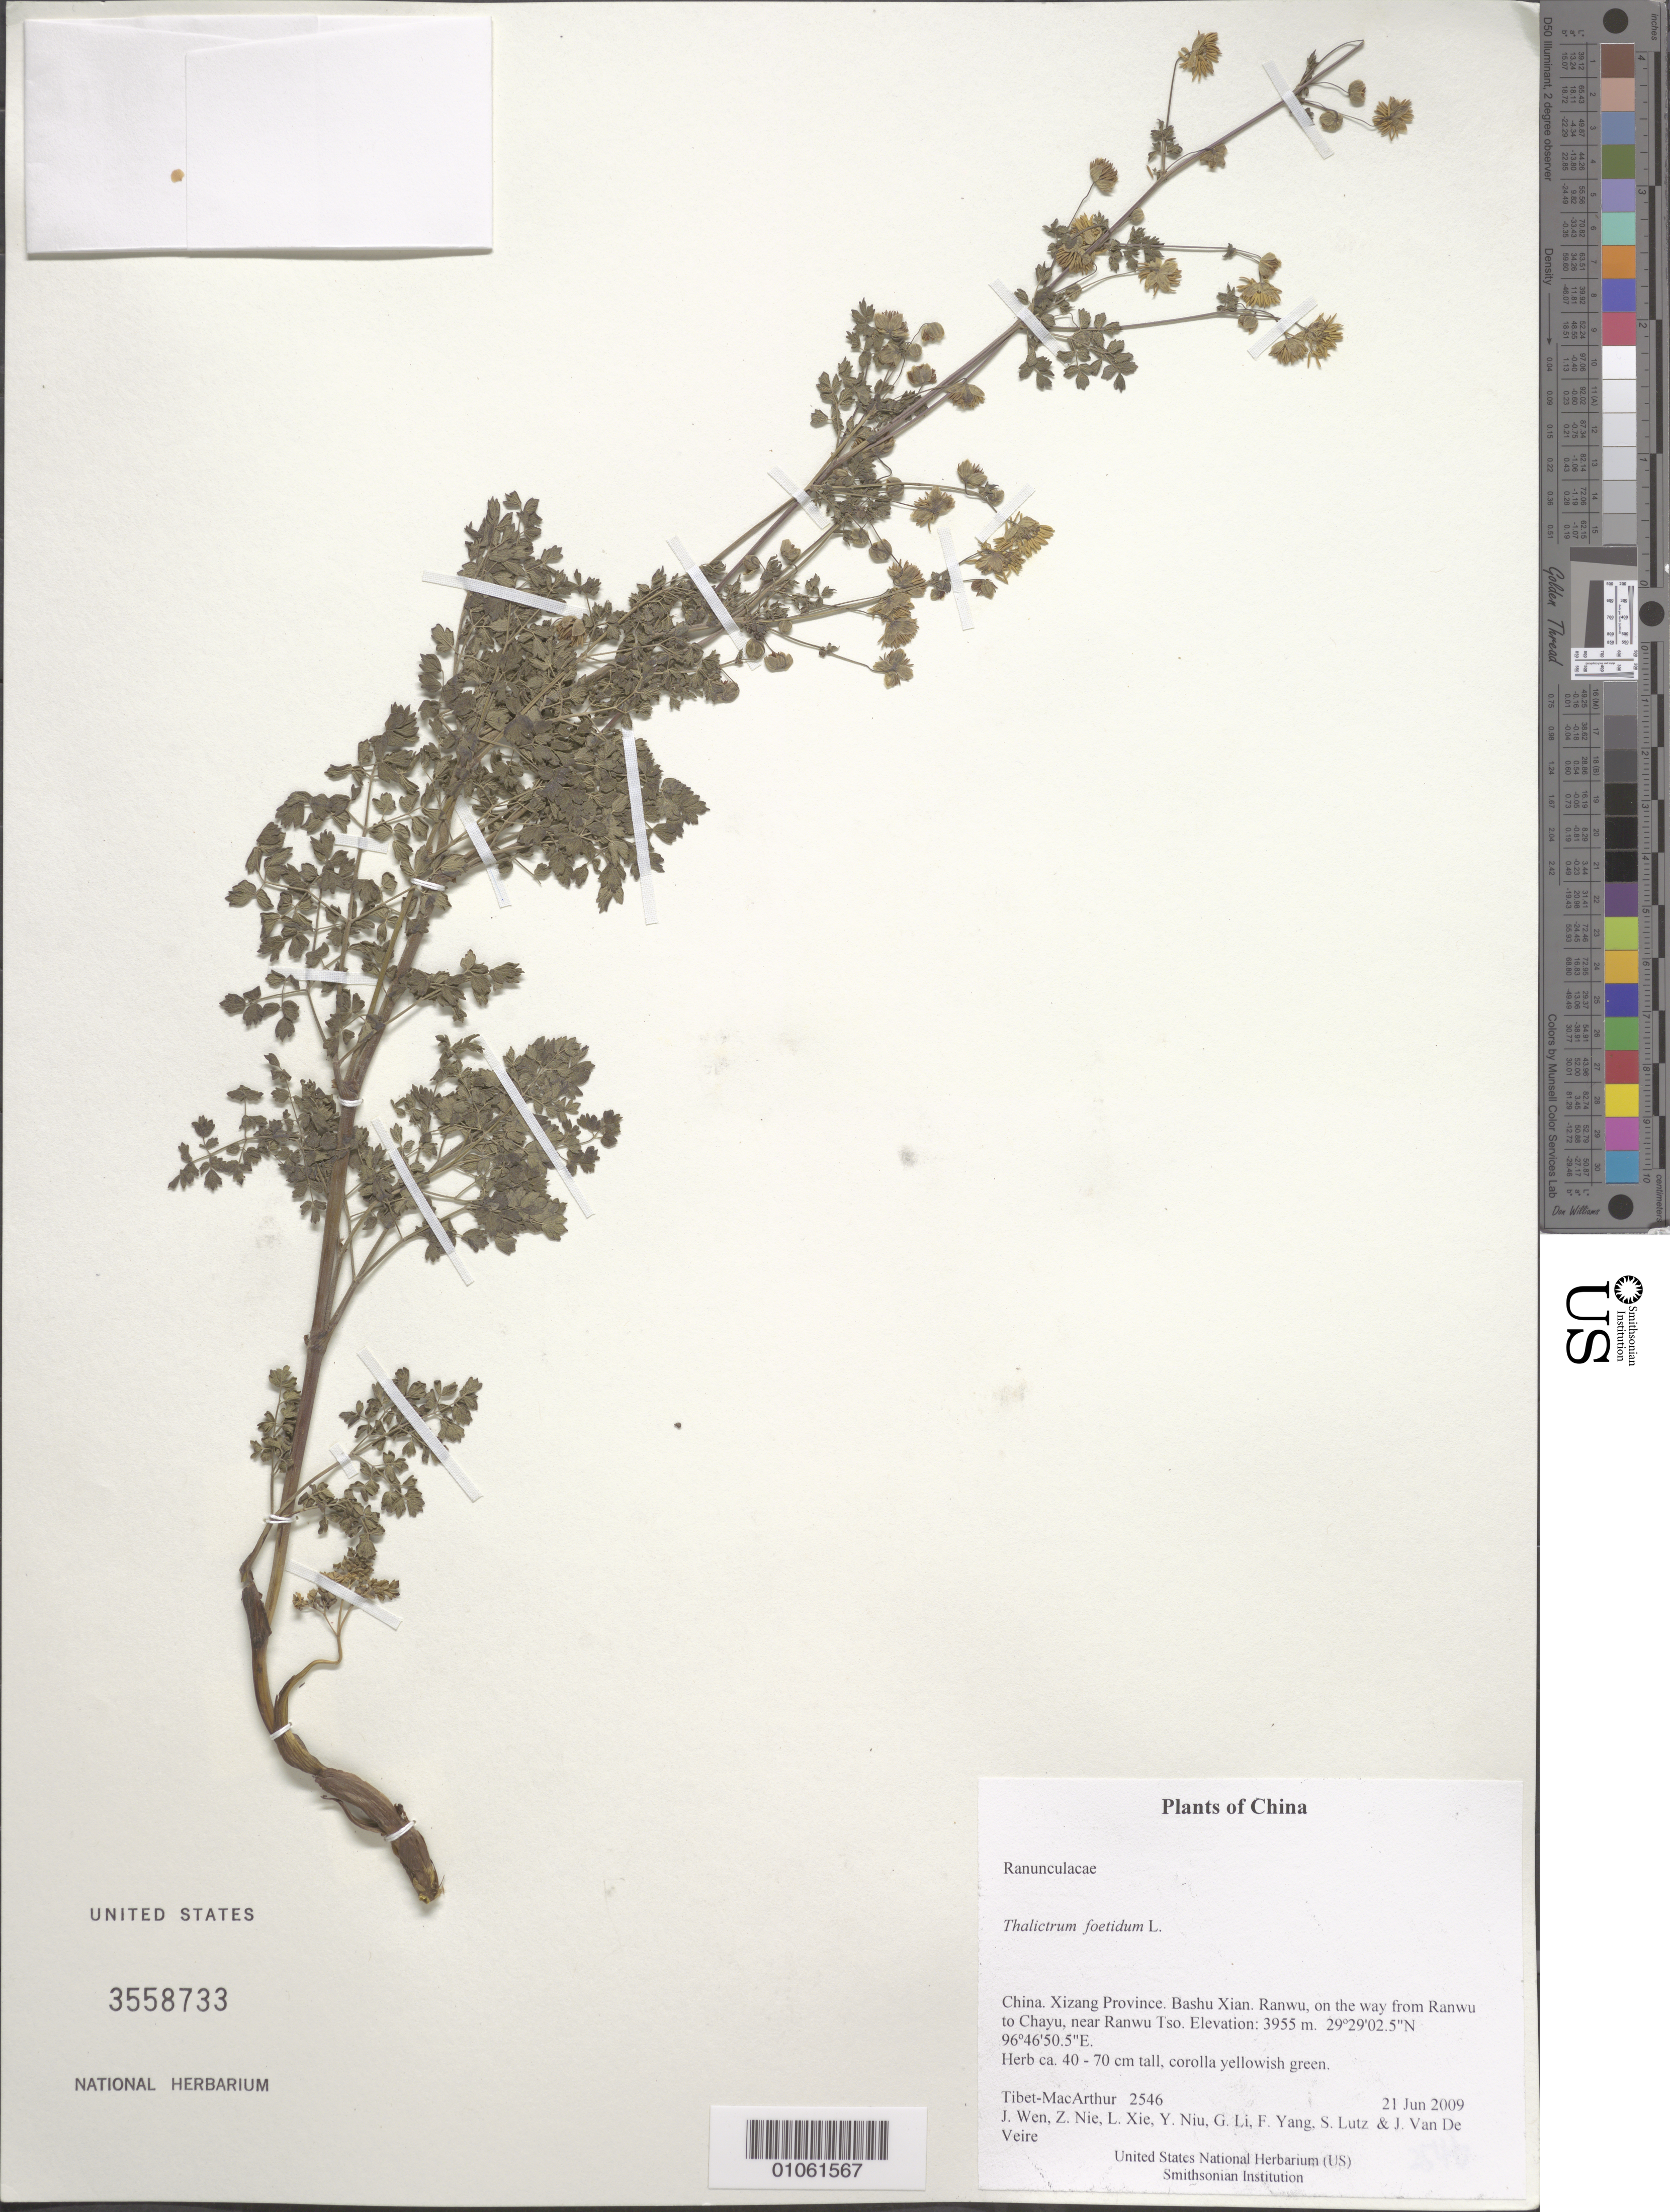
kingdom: Plantae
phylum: Tracheophyta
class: Magnoliopsida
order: Ranunculales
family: Ranunculaceae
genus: Thalictrum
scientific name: Thalictrum foetidum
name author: L.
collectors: Tibet-MacArthur, J. Wen, Z. Nie, L. Xie, Y. Niu, G. Li, F. Yang, S. Lutz & J. Van De Veire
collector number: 2546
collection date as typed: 21 Jun 2009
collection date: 2009-06-21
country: China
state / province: Xizang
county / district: Bashu Xian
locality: Ranwu, on the way from Ranwu to Chayu, near Ranwu Tso.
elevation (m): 3955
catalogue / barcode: US 3558733